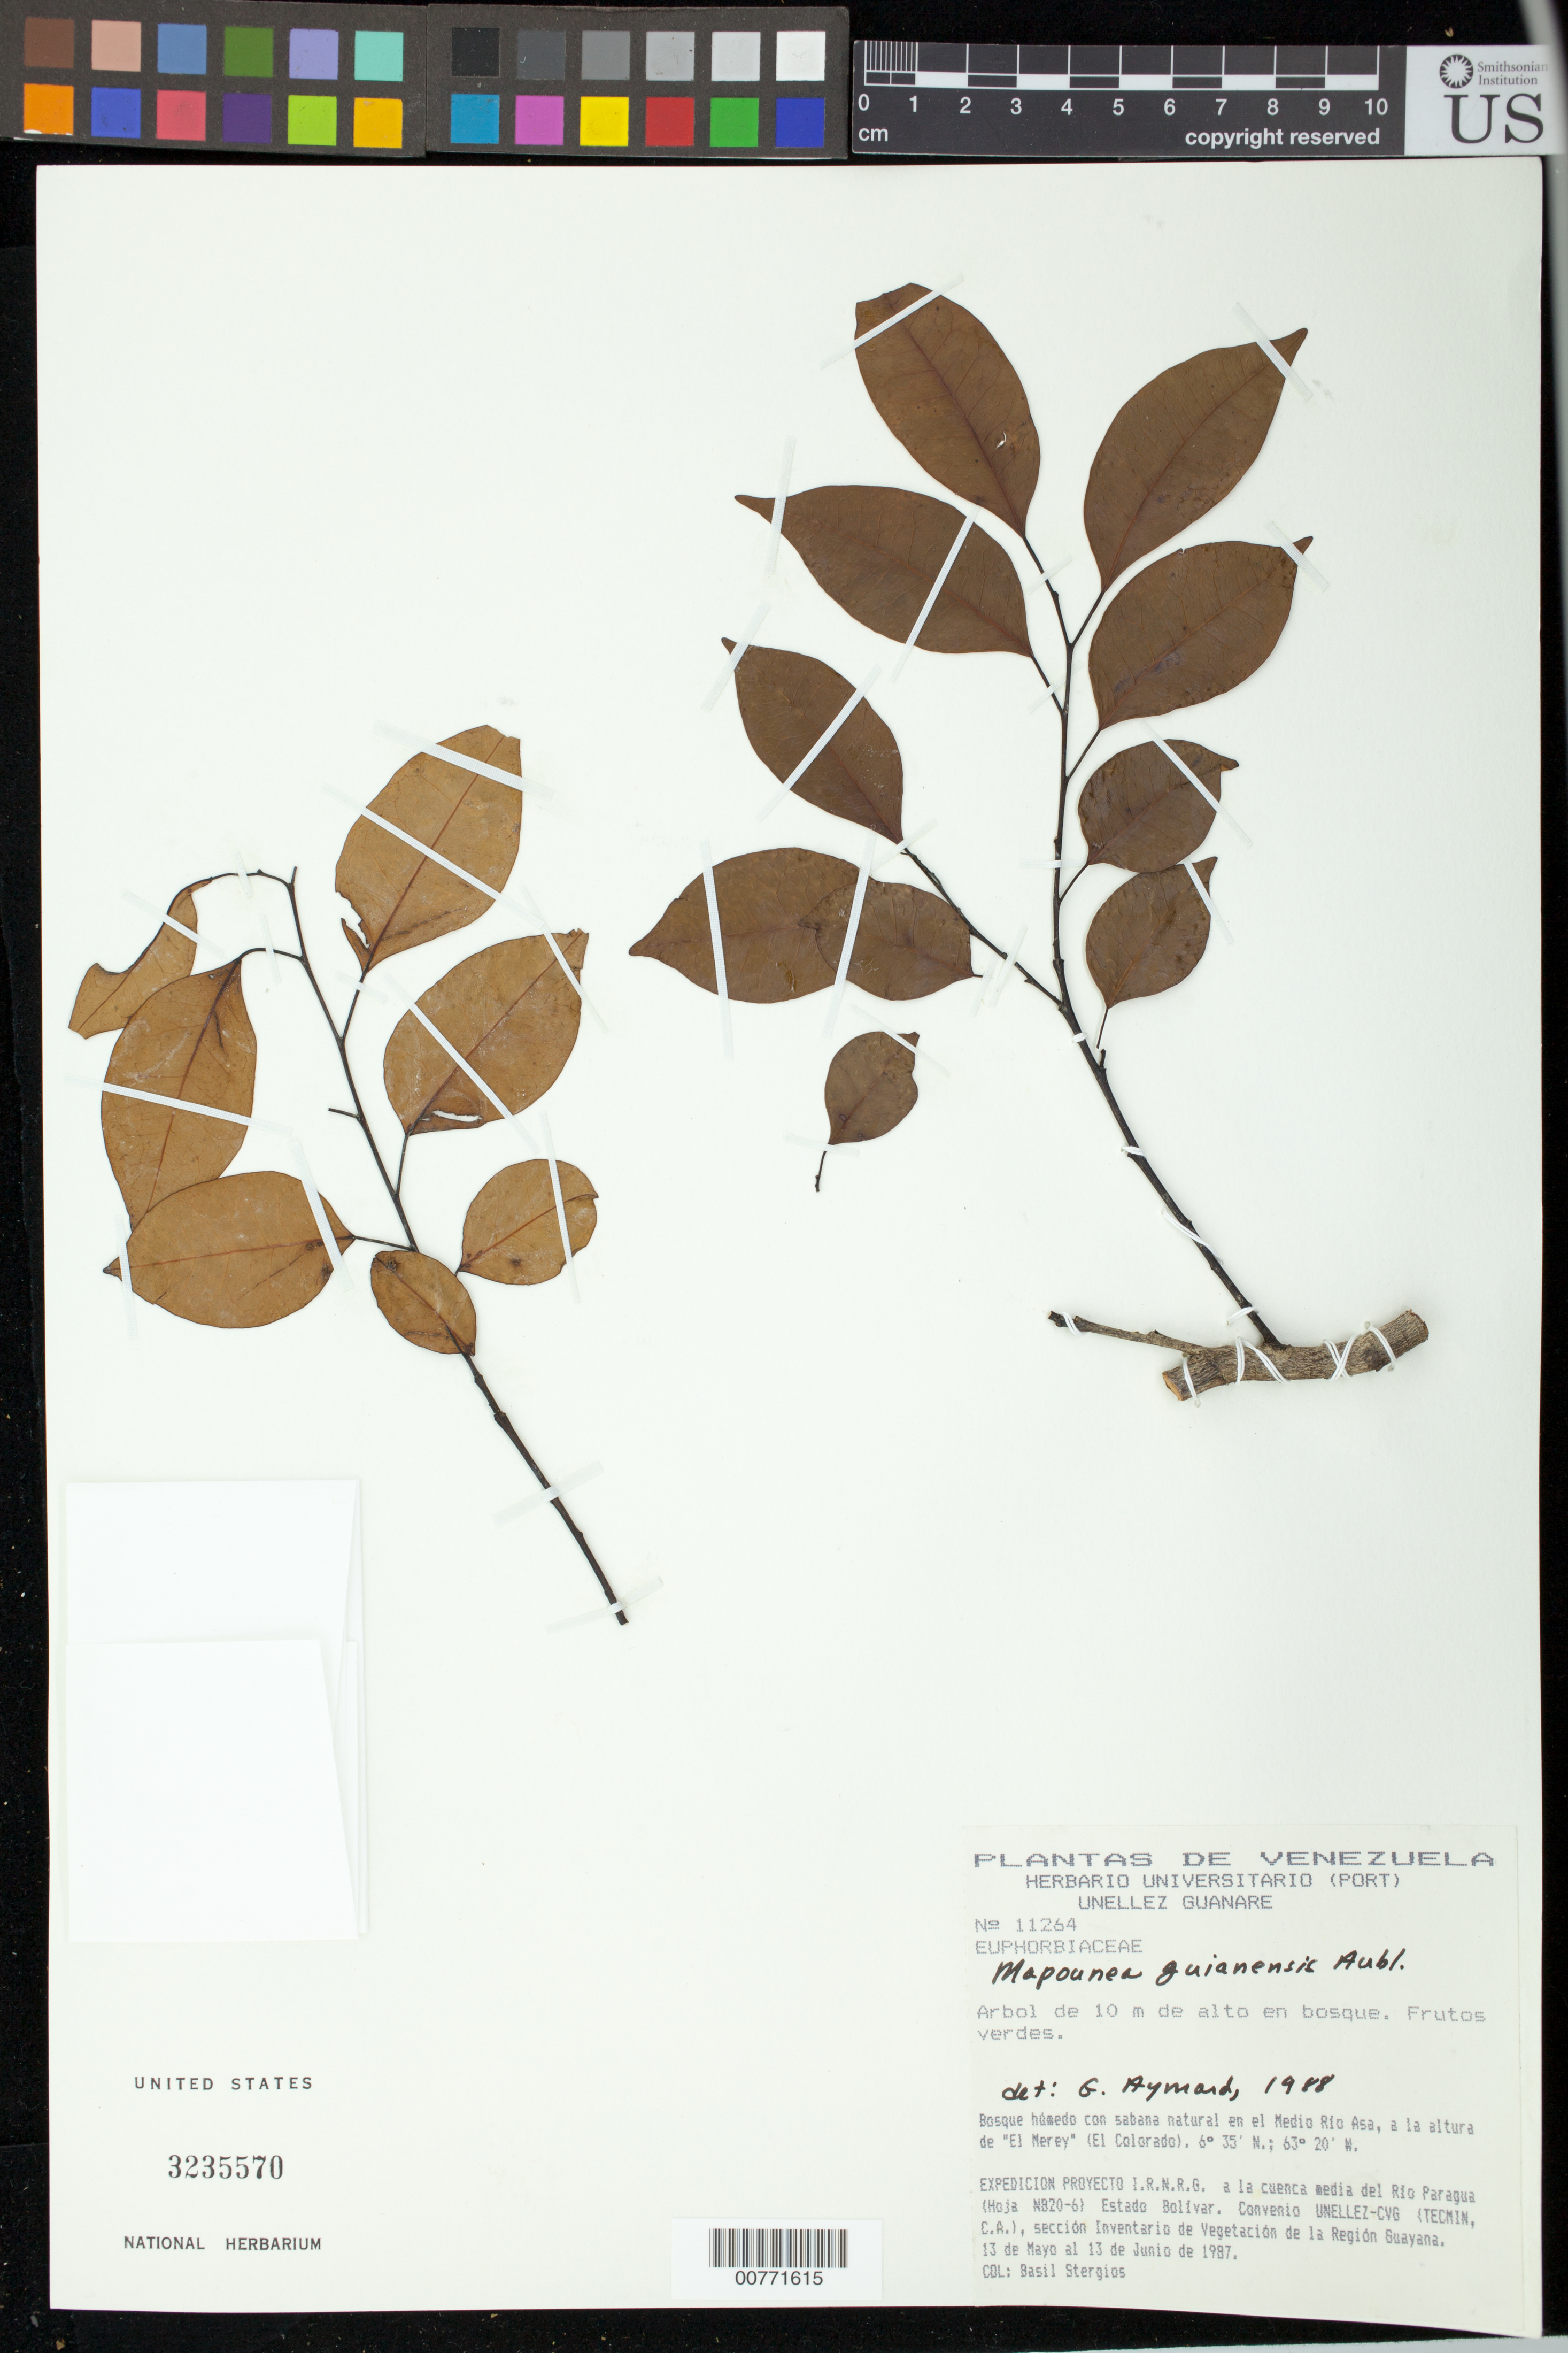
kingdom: Plantae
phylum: Tracheophyta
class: Magnoliopsida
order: Malpighiales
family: Euphorbiaceae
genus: Maprounea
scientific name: Maprounea guianensis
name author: Aubl.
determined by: Aymard C., G. A., (PORT), Univ. Nac. Exp. de los Llanos Ezequiel Zamora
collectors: B. G. Stergios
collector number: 11264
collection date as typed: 13-May-87 to 13-Jun-87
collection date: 1987-05-13/1987-06-13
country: Venezuela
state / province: Bolívar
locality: Medio Río Asa, "El Merey" (El Colorado); Río Paragua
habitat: Bosque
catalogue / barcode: US 3235570